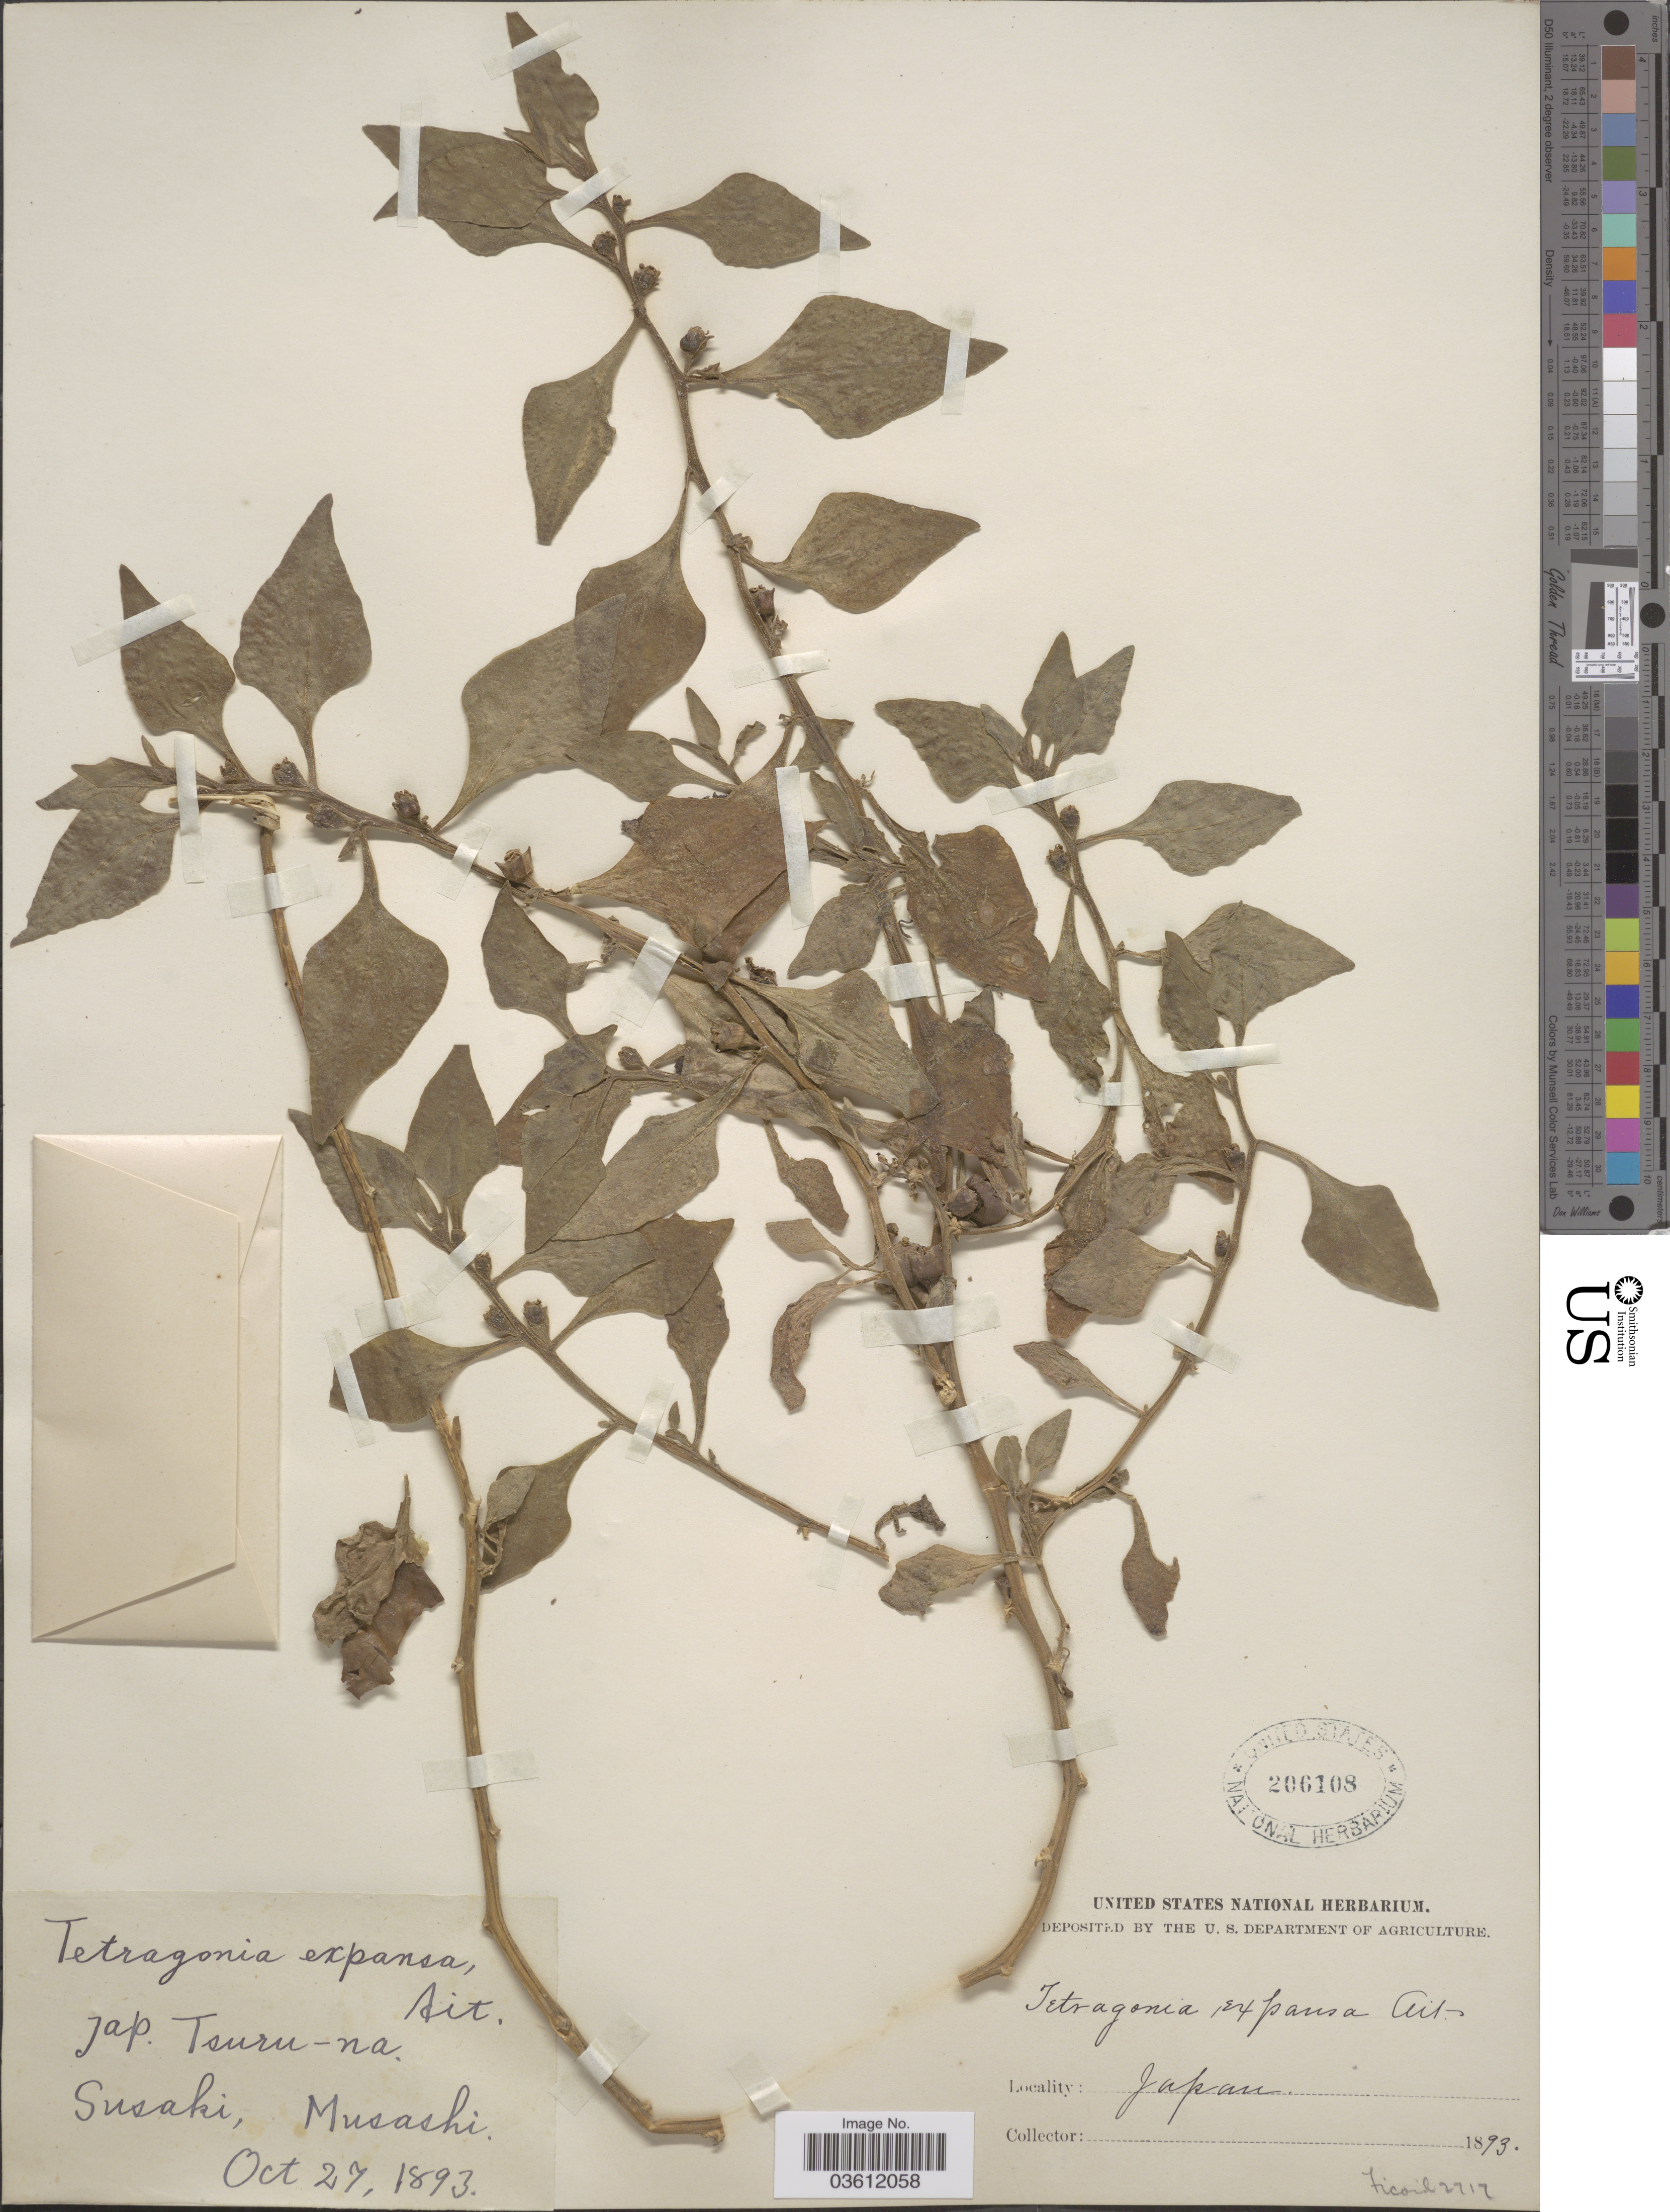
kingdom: Plantae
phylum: Tracheophyta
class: Magnoliopsida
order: Caryophyllales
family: Aizoaceae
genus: Tetragonia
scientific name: Tetragonia expansa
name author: Murr.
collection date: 1893-10-27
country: Japan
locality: Susaki, Musashi.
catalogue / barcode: US 206108